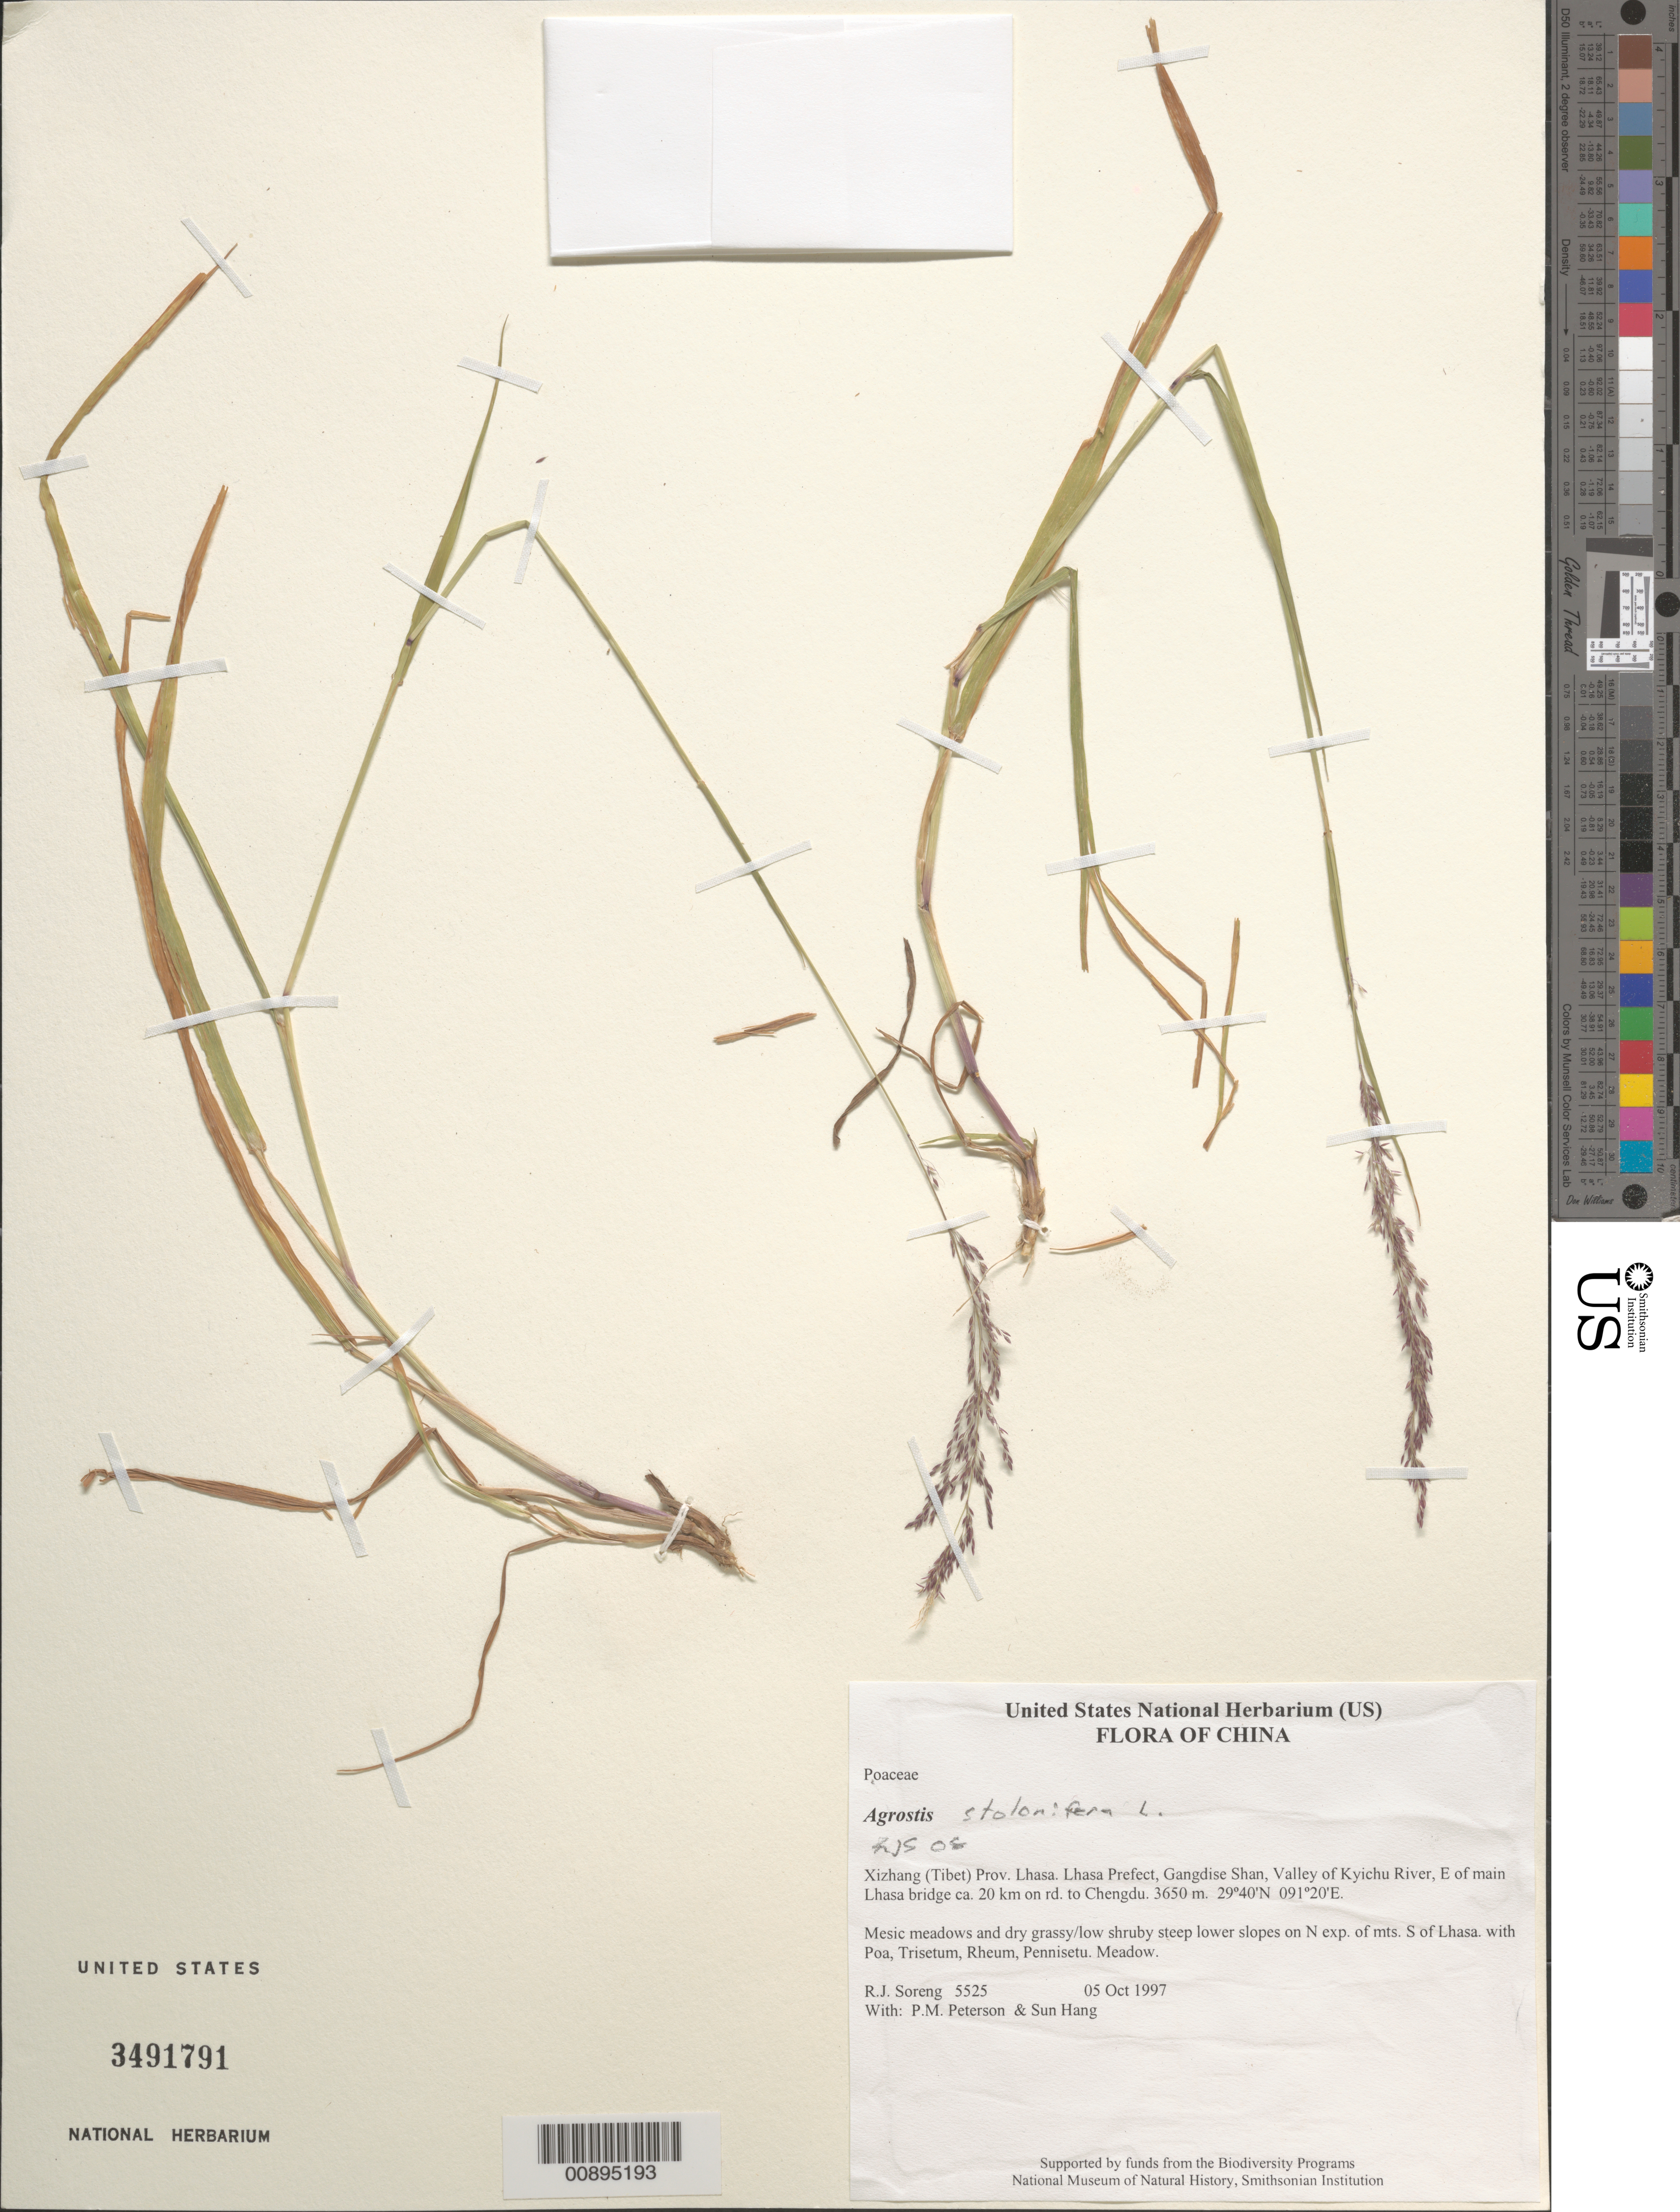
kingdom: Plantae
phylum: Tracheophyta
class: Liliopsida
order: Poales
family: Poaceae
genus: Agrostis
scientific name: Agrostis stolonifera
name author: L.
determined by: Soreng, Robert J., Research Associate (BOT), Smithsonian Institution - National Museum of Natural History (UNITED STATES)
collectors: R. J. Soreng, P. M. Peterson & Sun Hang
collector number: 5525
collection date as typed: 05 Oct 1997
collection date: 1997-10-05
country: China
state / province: Xizang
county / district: Lhasa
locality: Lhasa Prefect, Gangdise Shan, Valley of Kyichu River, E of main Lhasa bridge ca. 20 km on rd. to Chengdu.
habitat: Mesic meadows and dry grassy/low shruby steep lower slopes on N exp. of mts. S of Lhasa. with Poa, Trisetum, Rheum, Pennisetu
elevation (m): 3650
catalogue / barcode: US 3491791